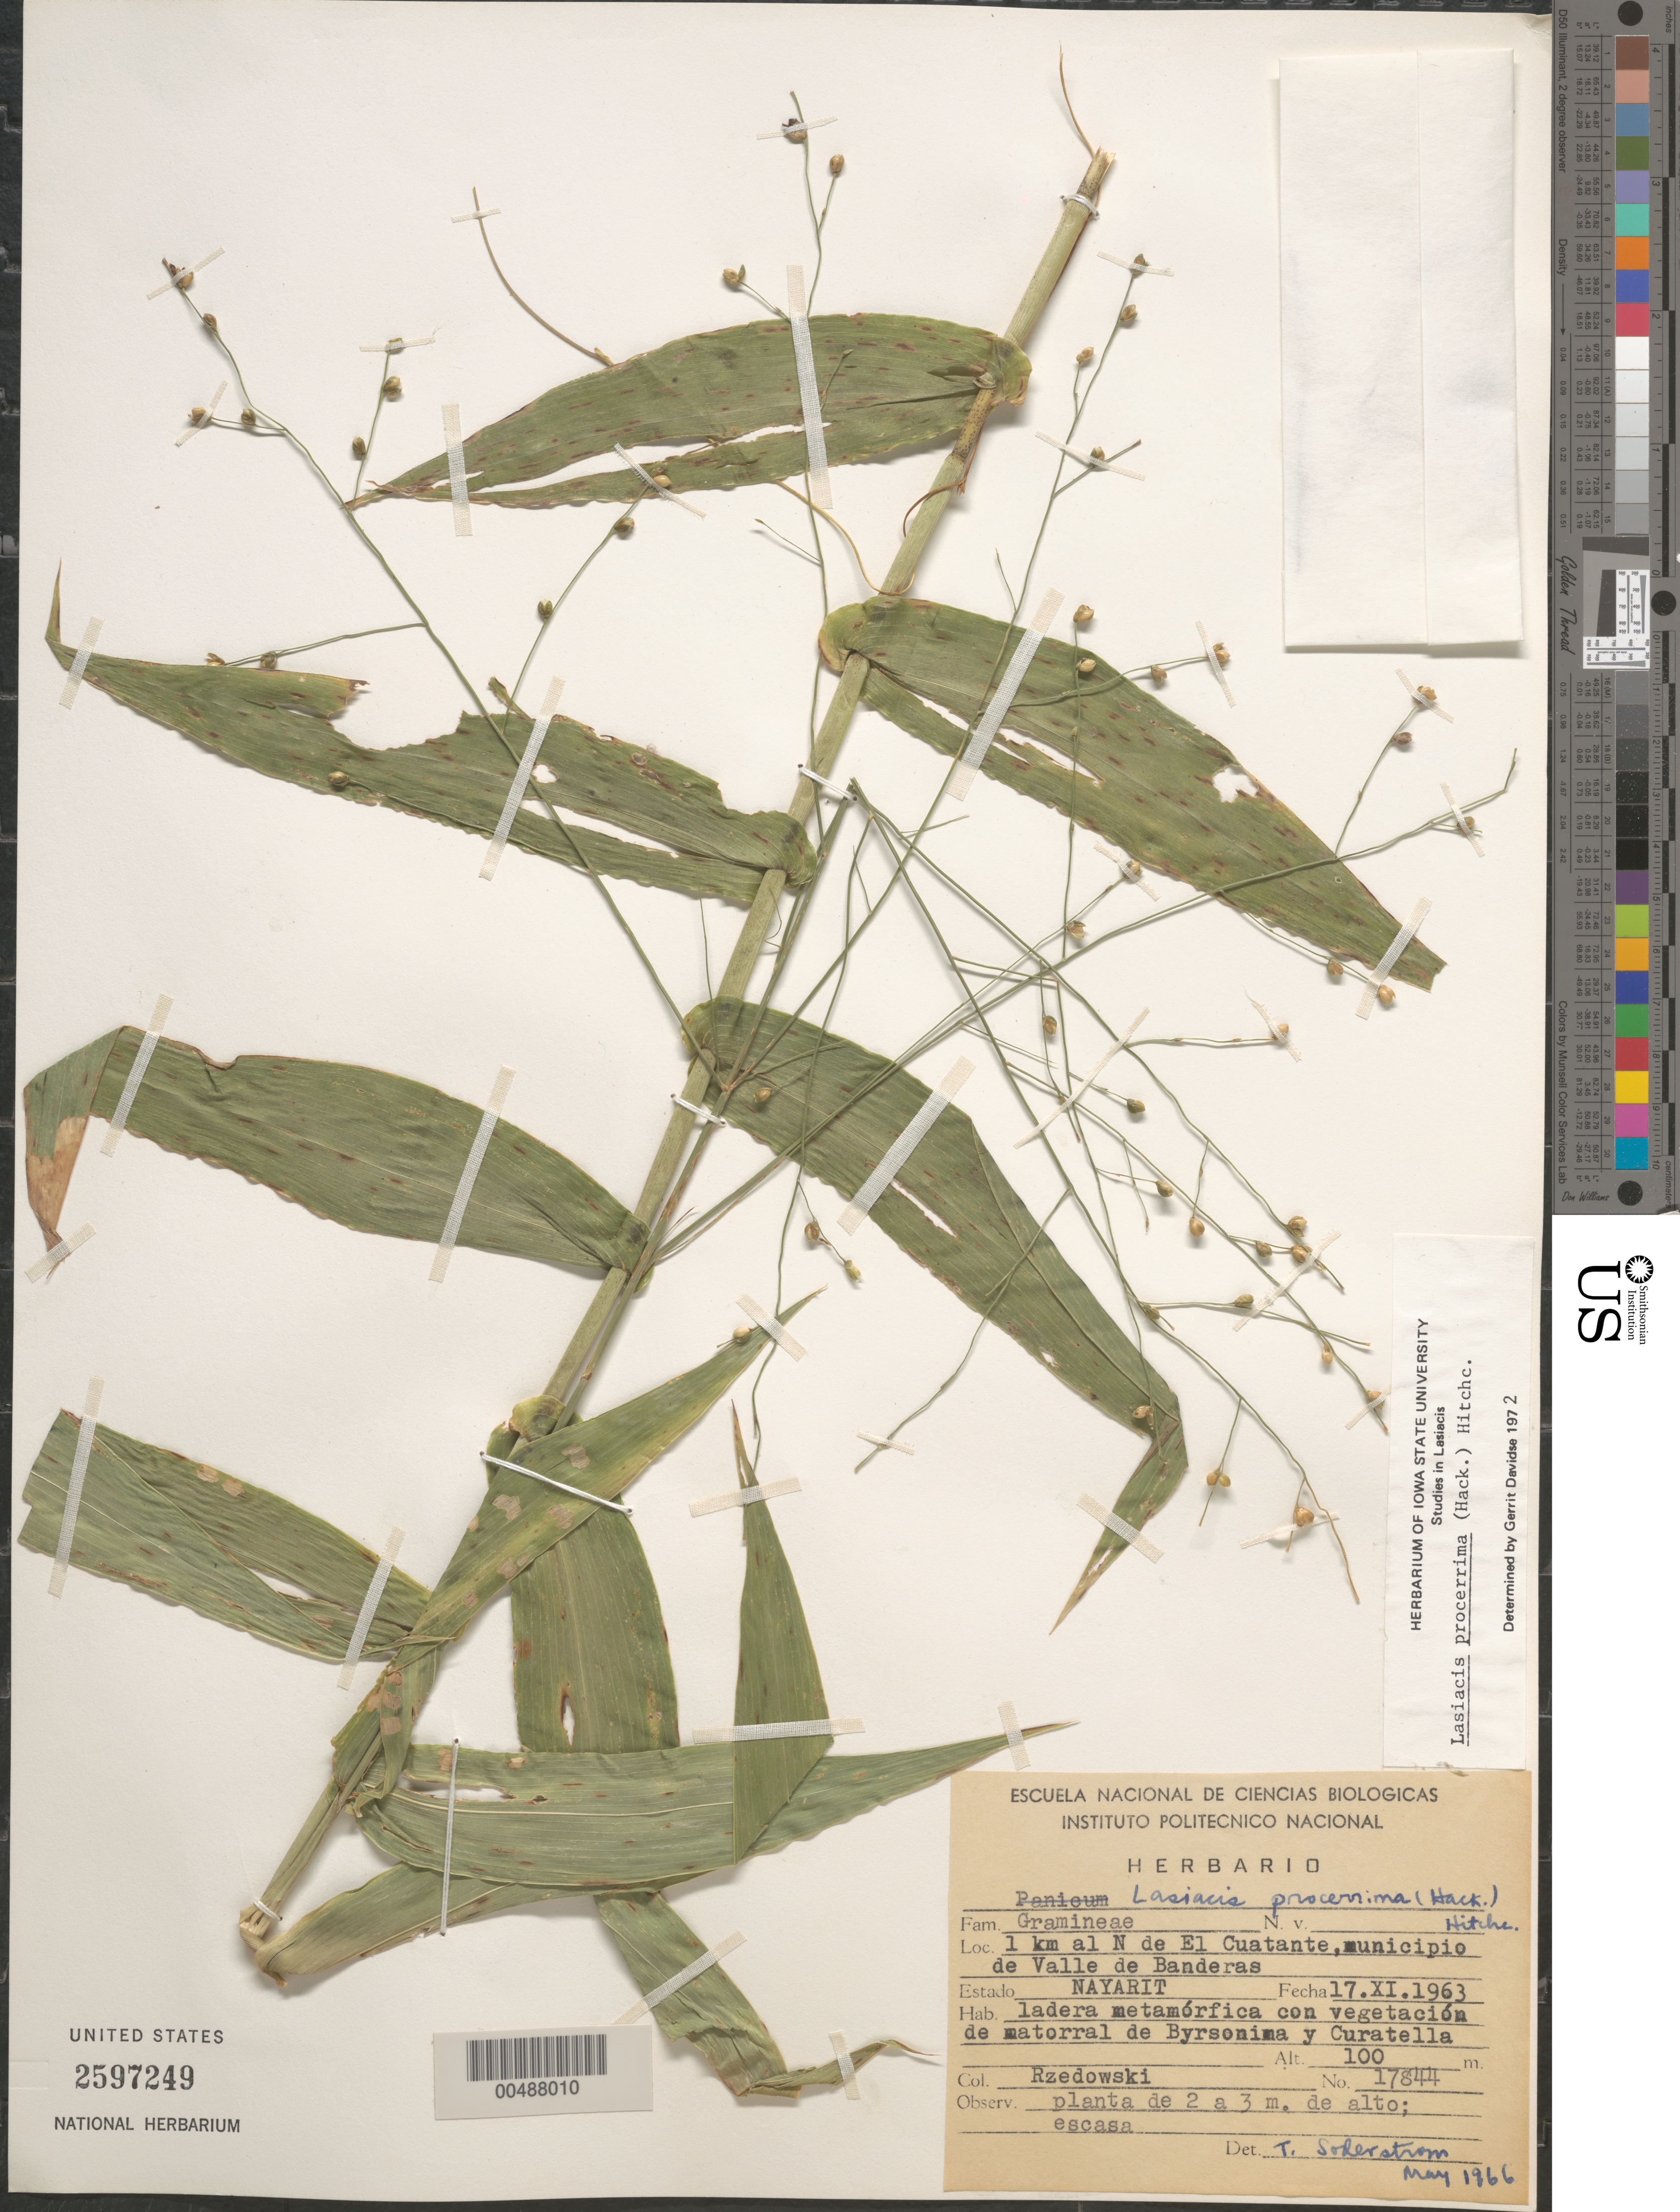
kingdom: Plantae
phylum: Tracheophyta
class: Liliopsida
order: Poales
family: Poaceae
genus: Lasiacis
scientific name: Lasiacis procerrima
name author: (Hack.) Hitchc.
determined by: Davidse, Gerrit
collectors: J. Rzedowski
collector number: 17844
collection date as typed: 17 Nov 1963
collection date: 1963-11-17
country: Mexico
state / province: Nayarit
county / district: Valle de Banderas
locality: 1 km al N de El Cuatante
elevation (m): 100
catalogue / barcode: US 2597249